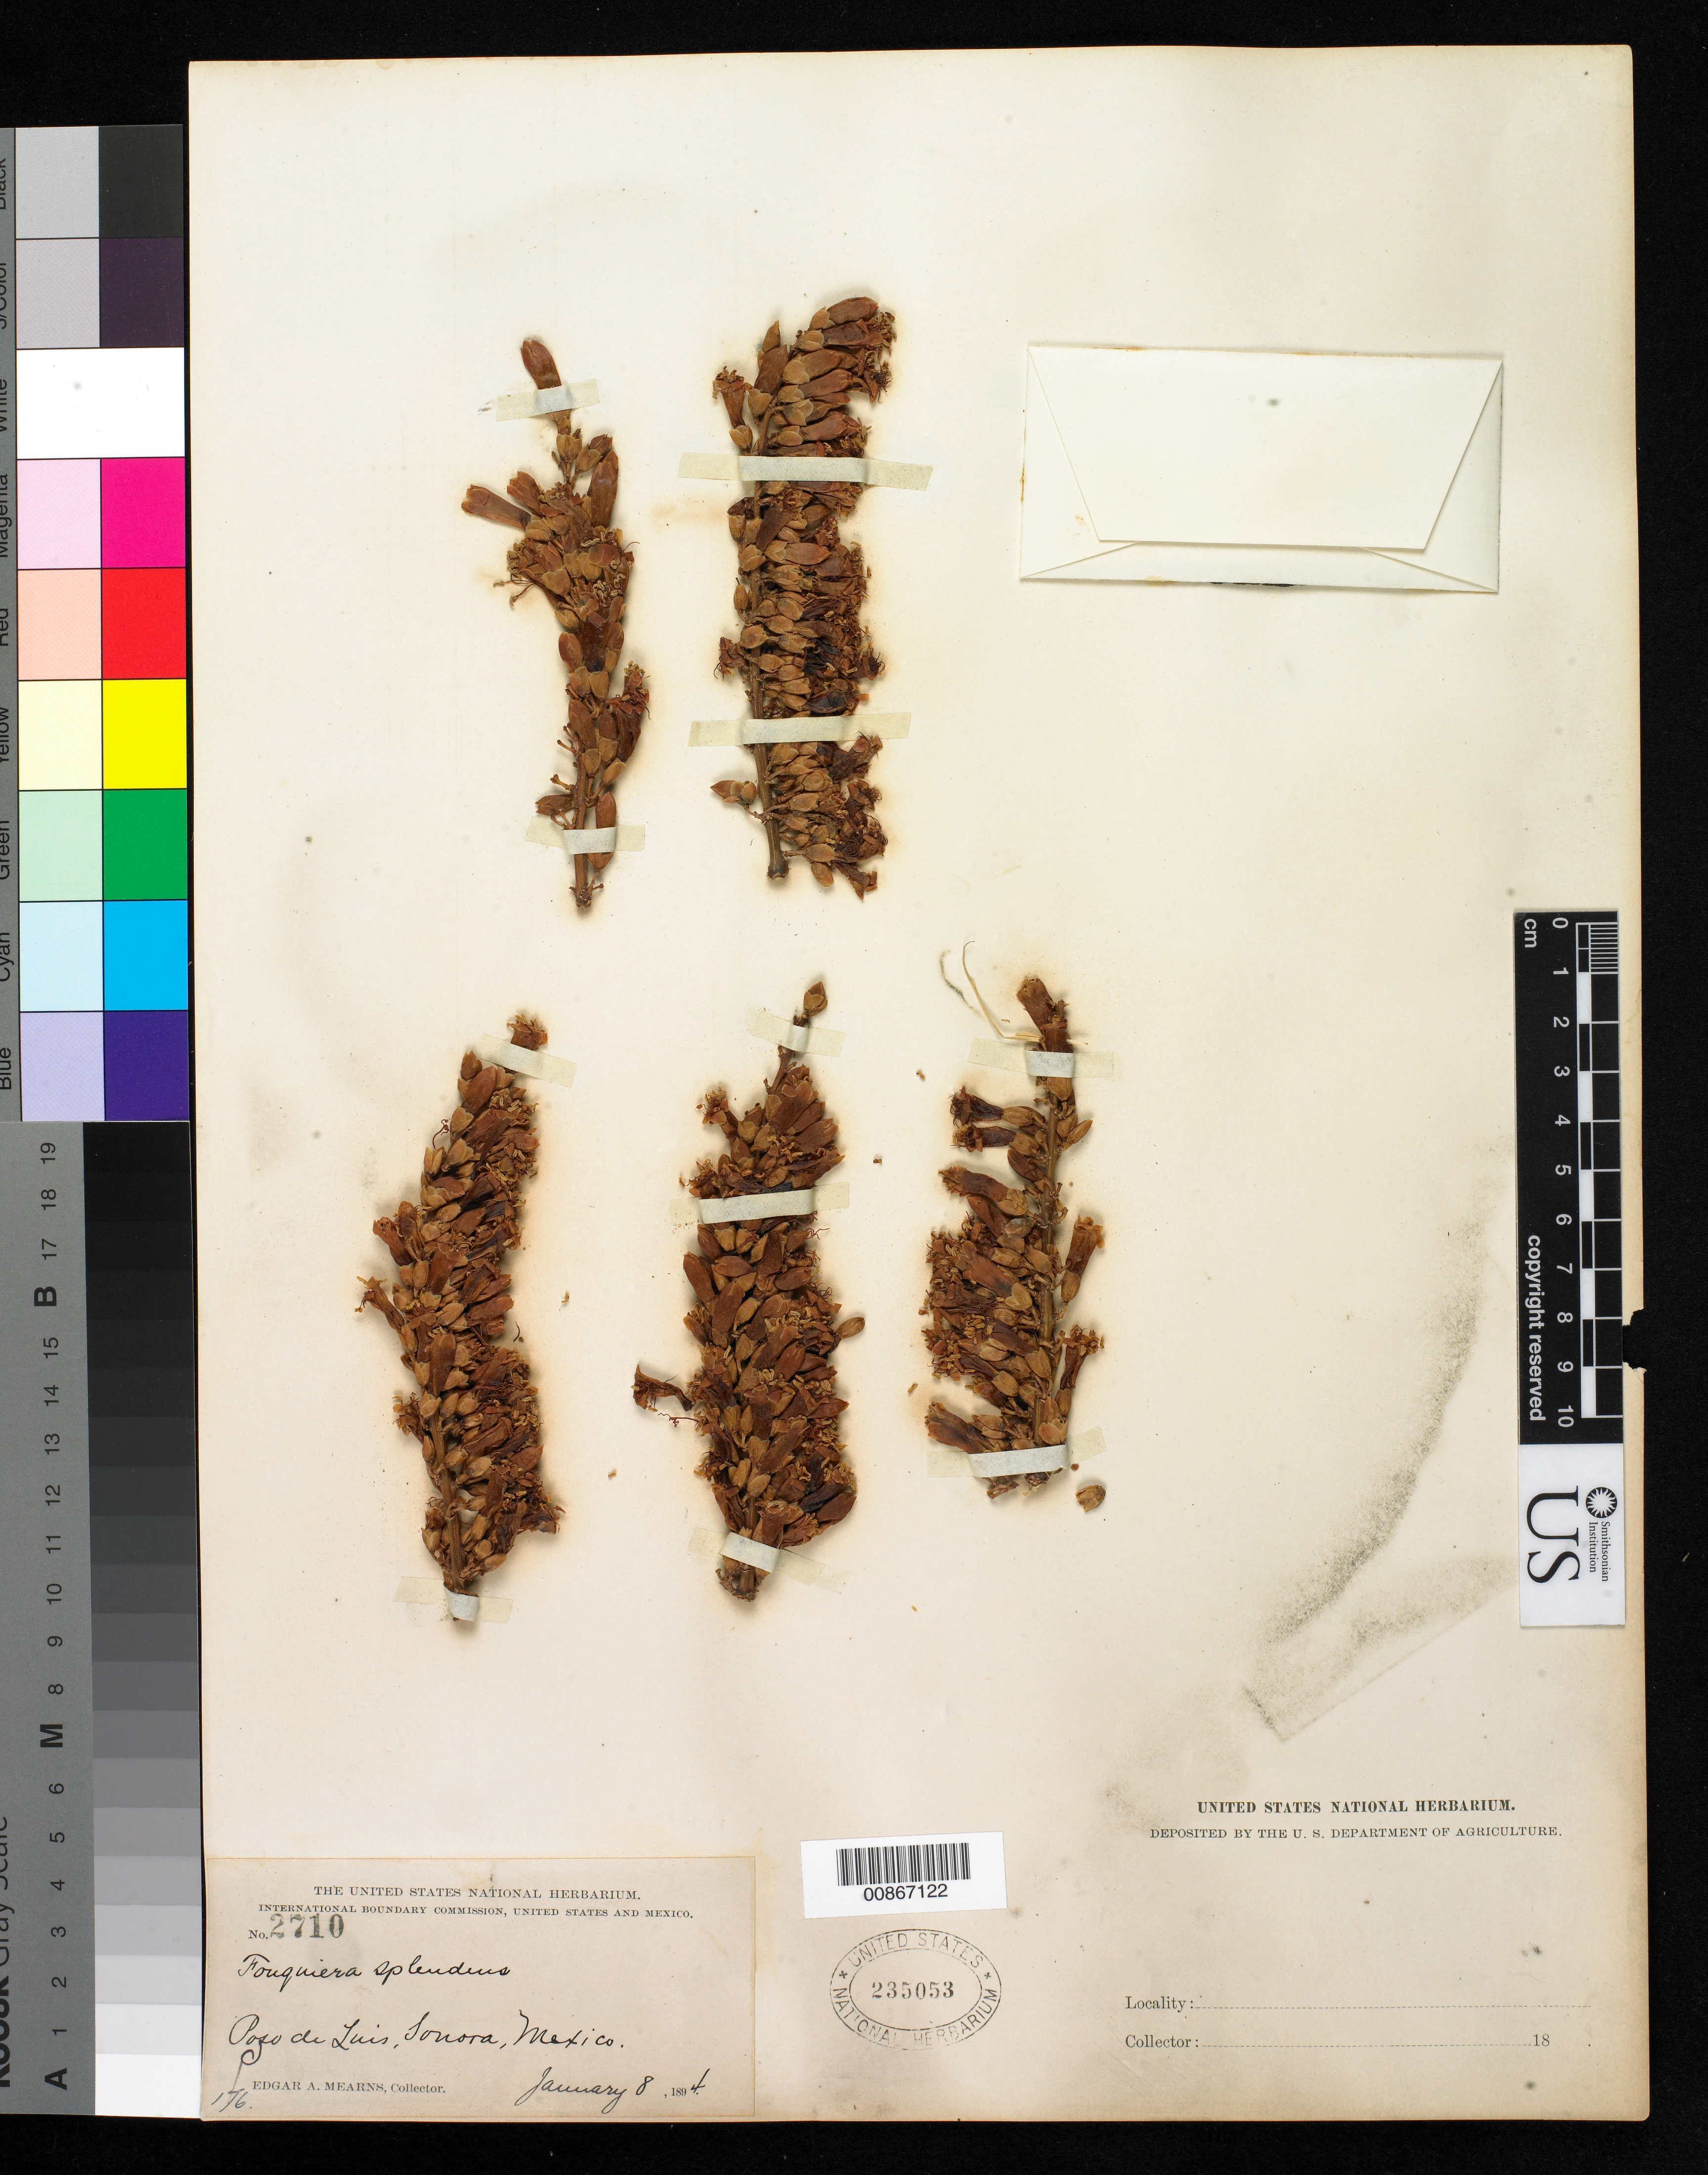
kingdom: Plantae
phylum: Tracheophyta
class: Magnoliopsida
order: Ericales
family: Fouquieriaceae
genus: Fouquieria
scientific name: Fouquieria splendens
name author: Engelm.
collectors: E. A. Mearns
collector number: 2710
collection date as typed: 08 Jan 1894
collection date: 1894-01-08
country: Mexico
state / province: Sonora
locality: Pozo de Luis, Sonora.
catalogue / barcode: US 235053